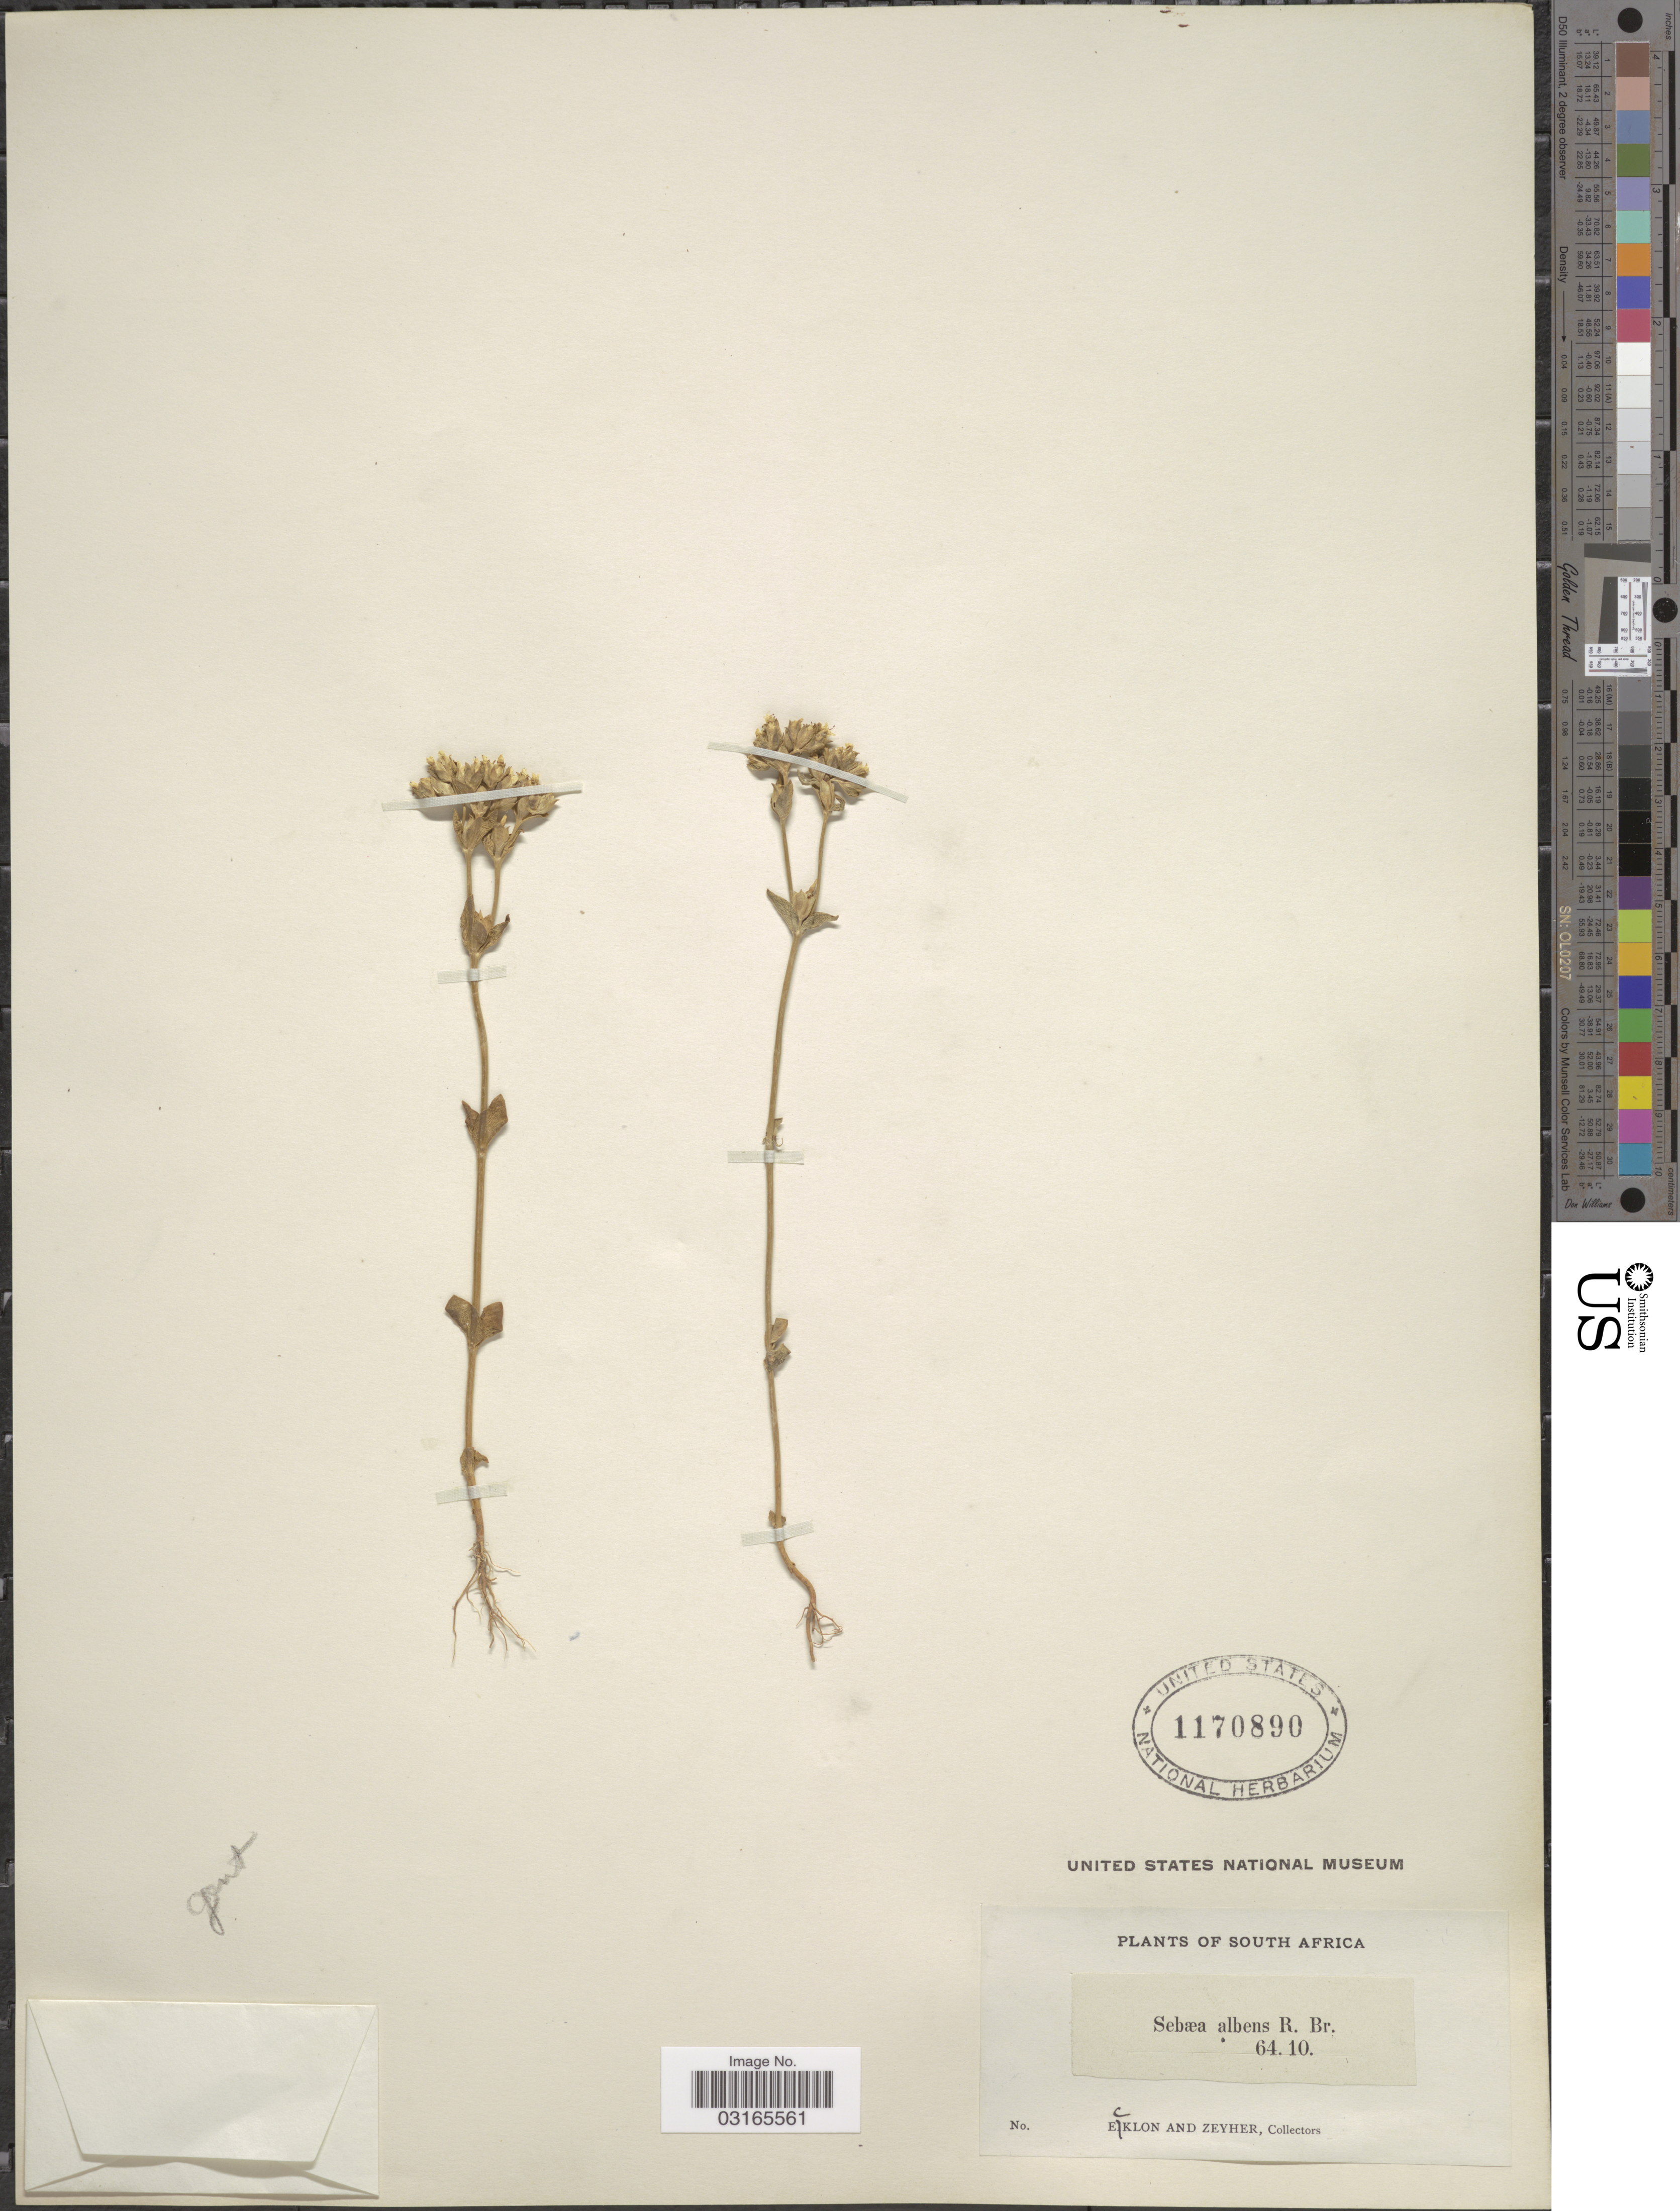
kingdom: Plantae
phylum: Tracheophyta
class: Magnoliopsida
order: Gentianales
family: Gentianaceae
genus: Sebaea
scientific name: Sebaea albens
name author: (L. f.) Roem. & Schult.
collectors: -. Ecklon & -. Zeyher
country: South Africa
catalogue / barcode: US 1170890